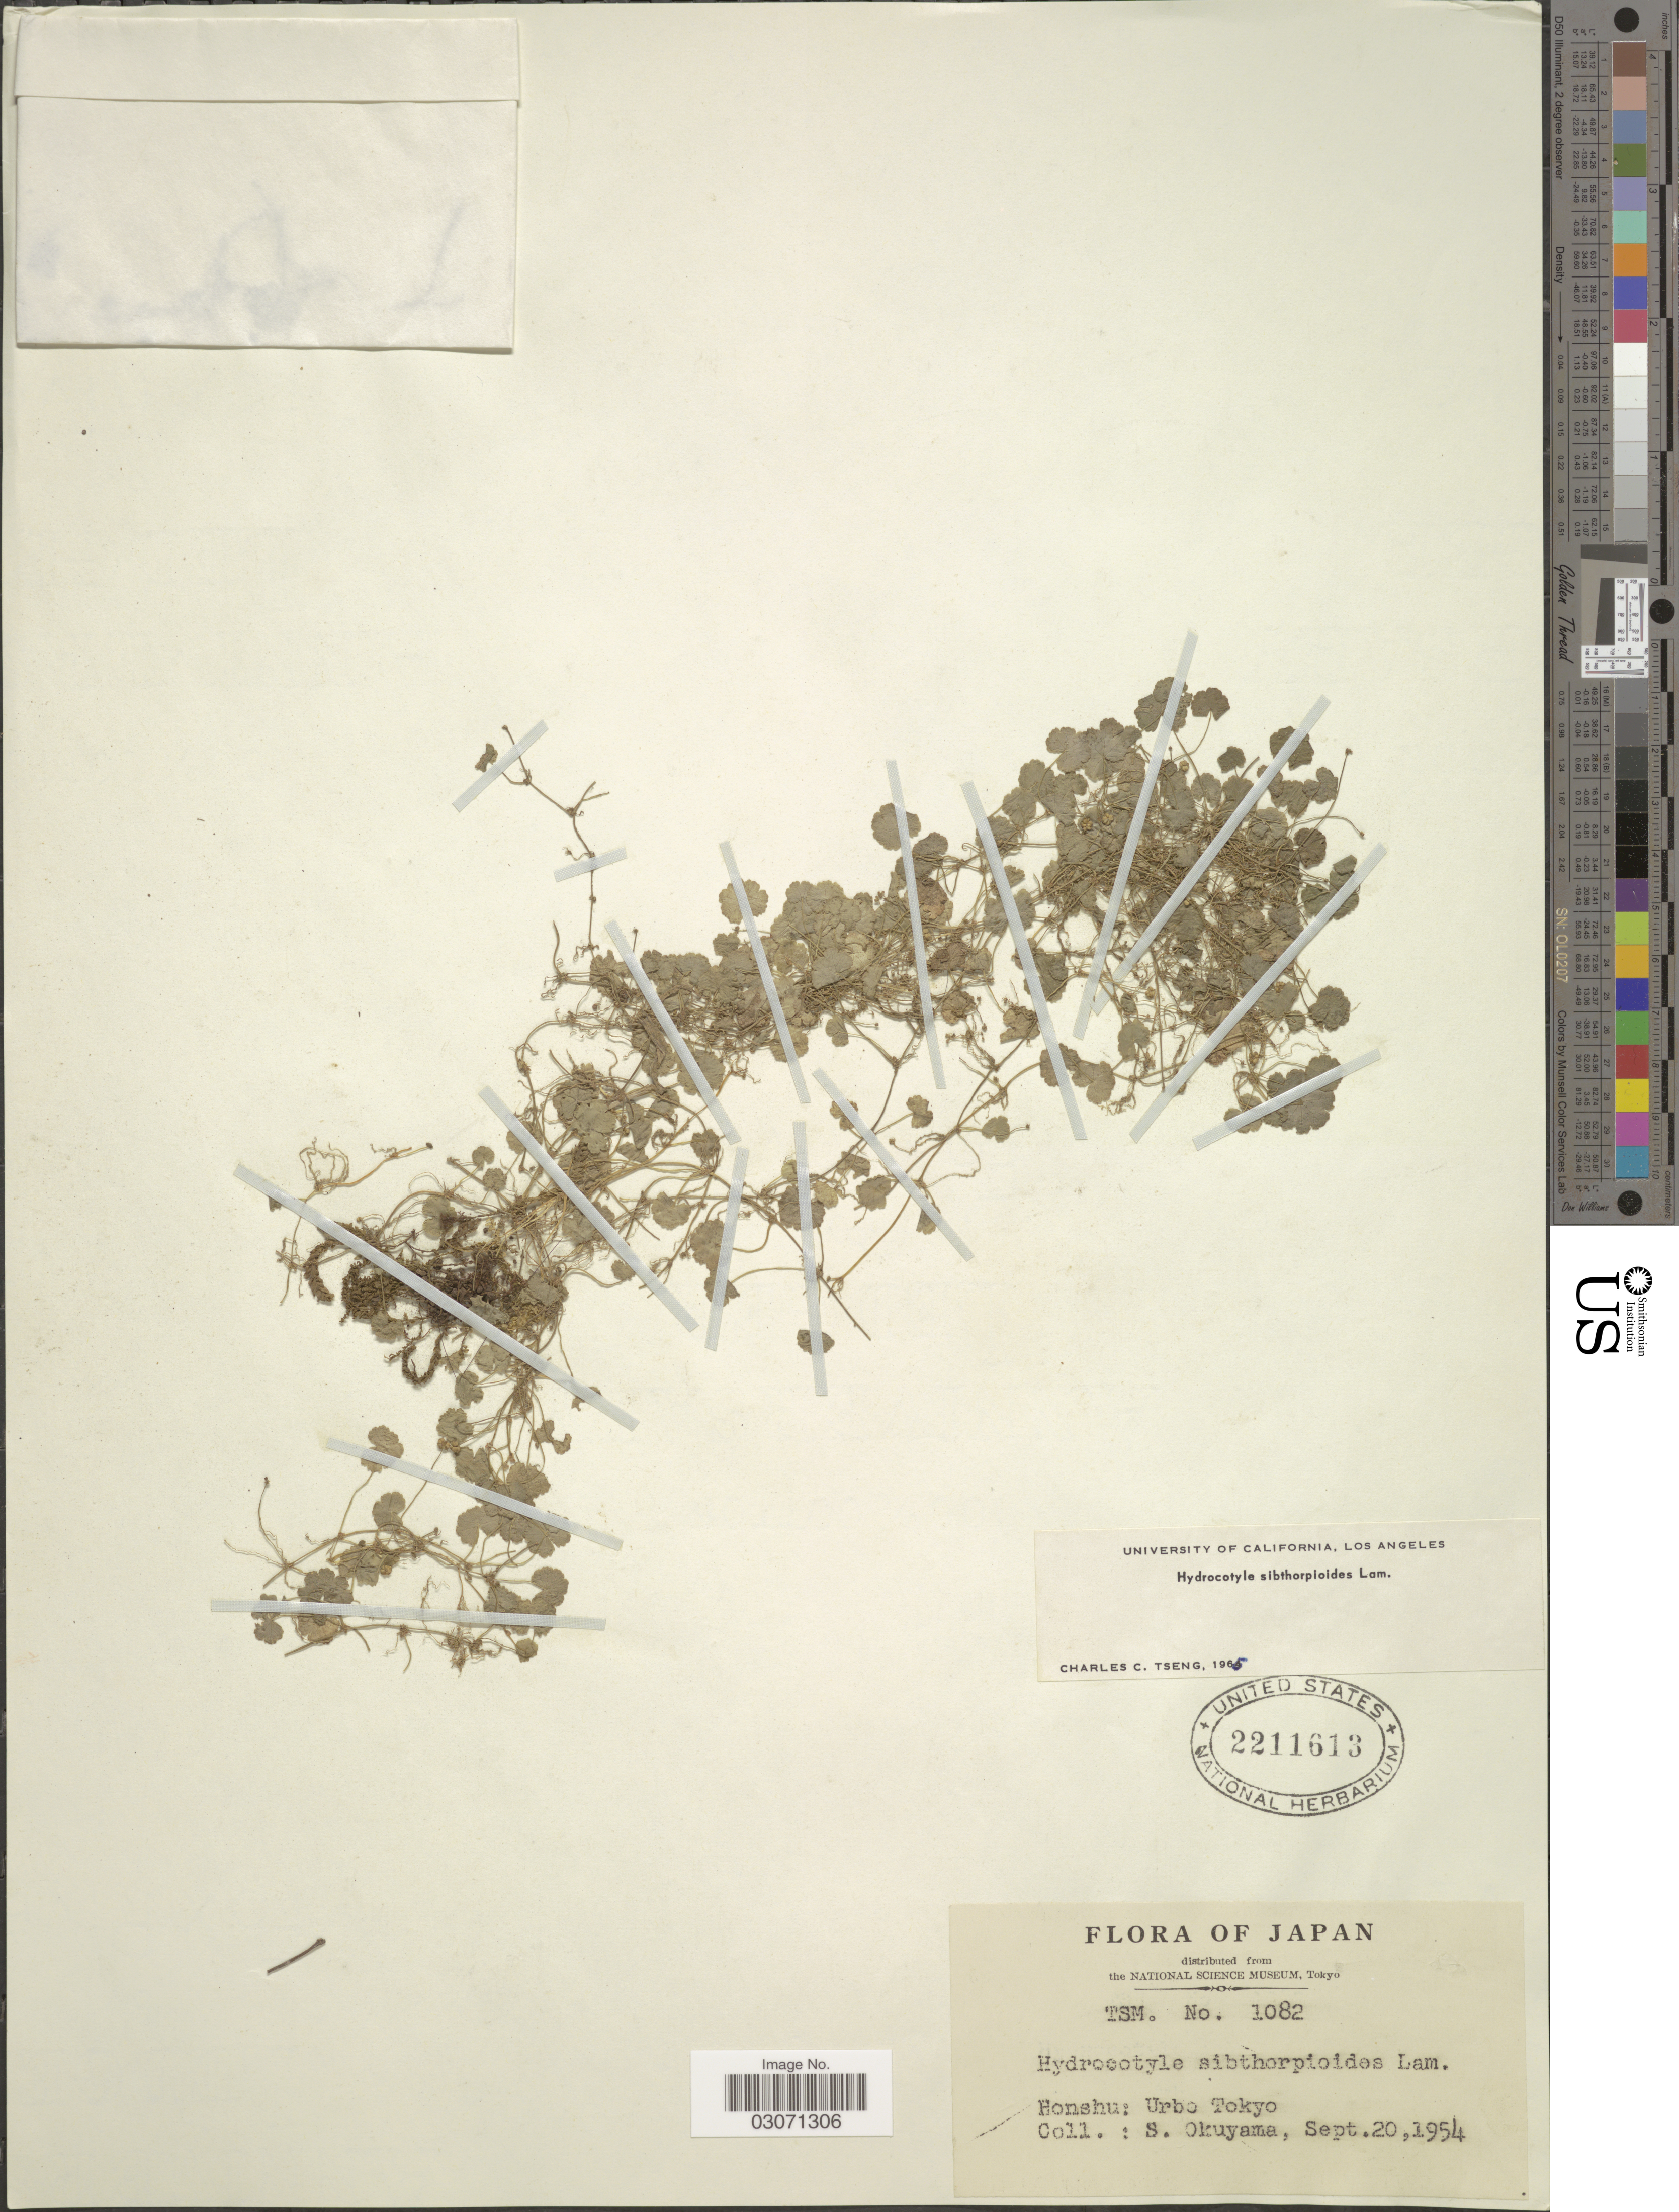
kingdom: Plantae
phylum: Tracheophyta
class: Magnoliopsida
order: Apiales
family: Araliaceae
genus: Hydrocotyle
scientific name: Hydrocotyle sibthorpioides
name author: Lam.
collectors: S. Okuyama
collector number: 1082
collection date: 1954-09-20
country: Japan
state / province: Tokyo, Federal City of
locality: Honshu: Urbo Tokyo.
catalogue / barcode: US 2211613